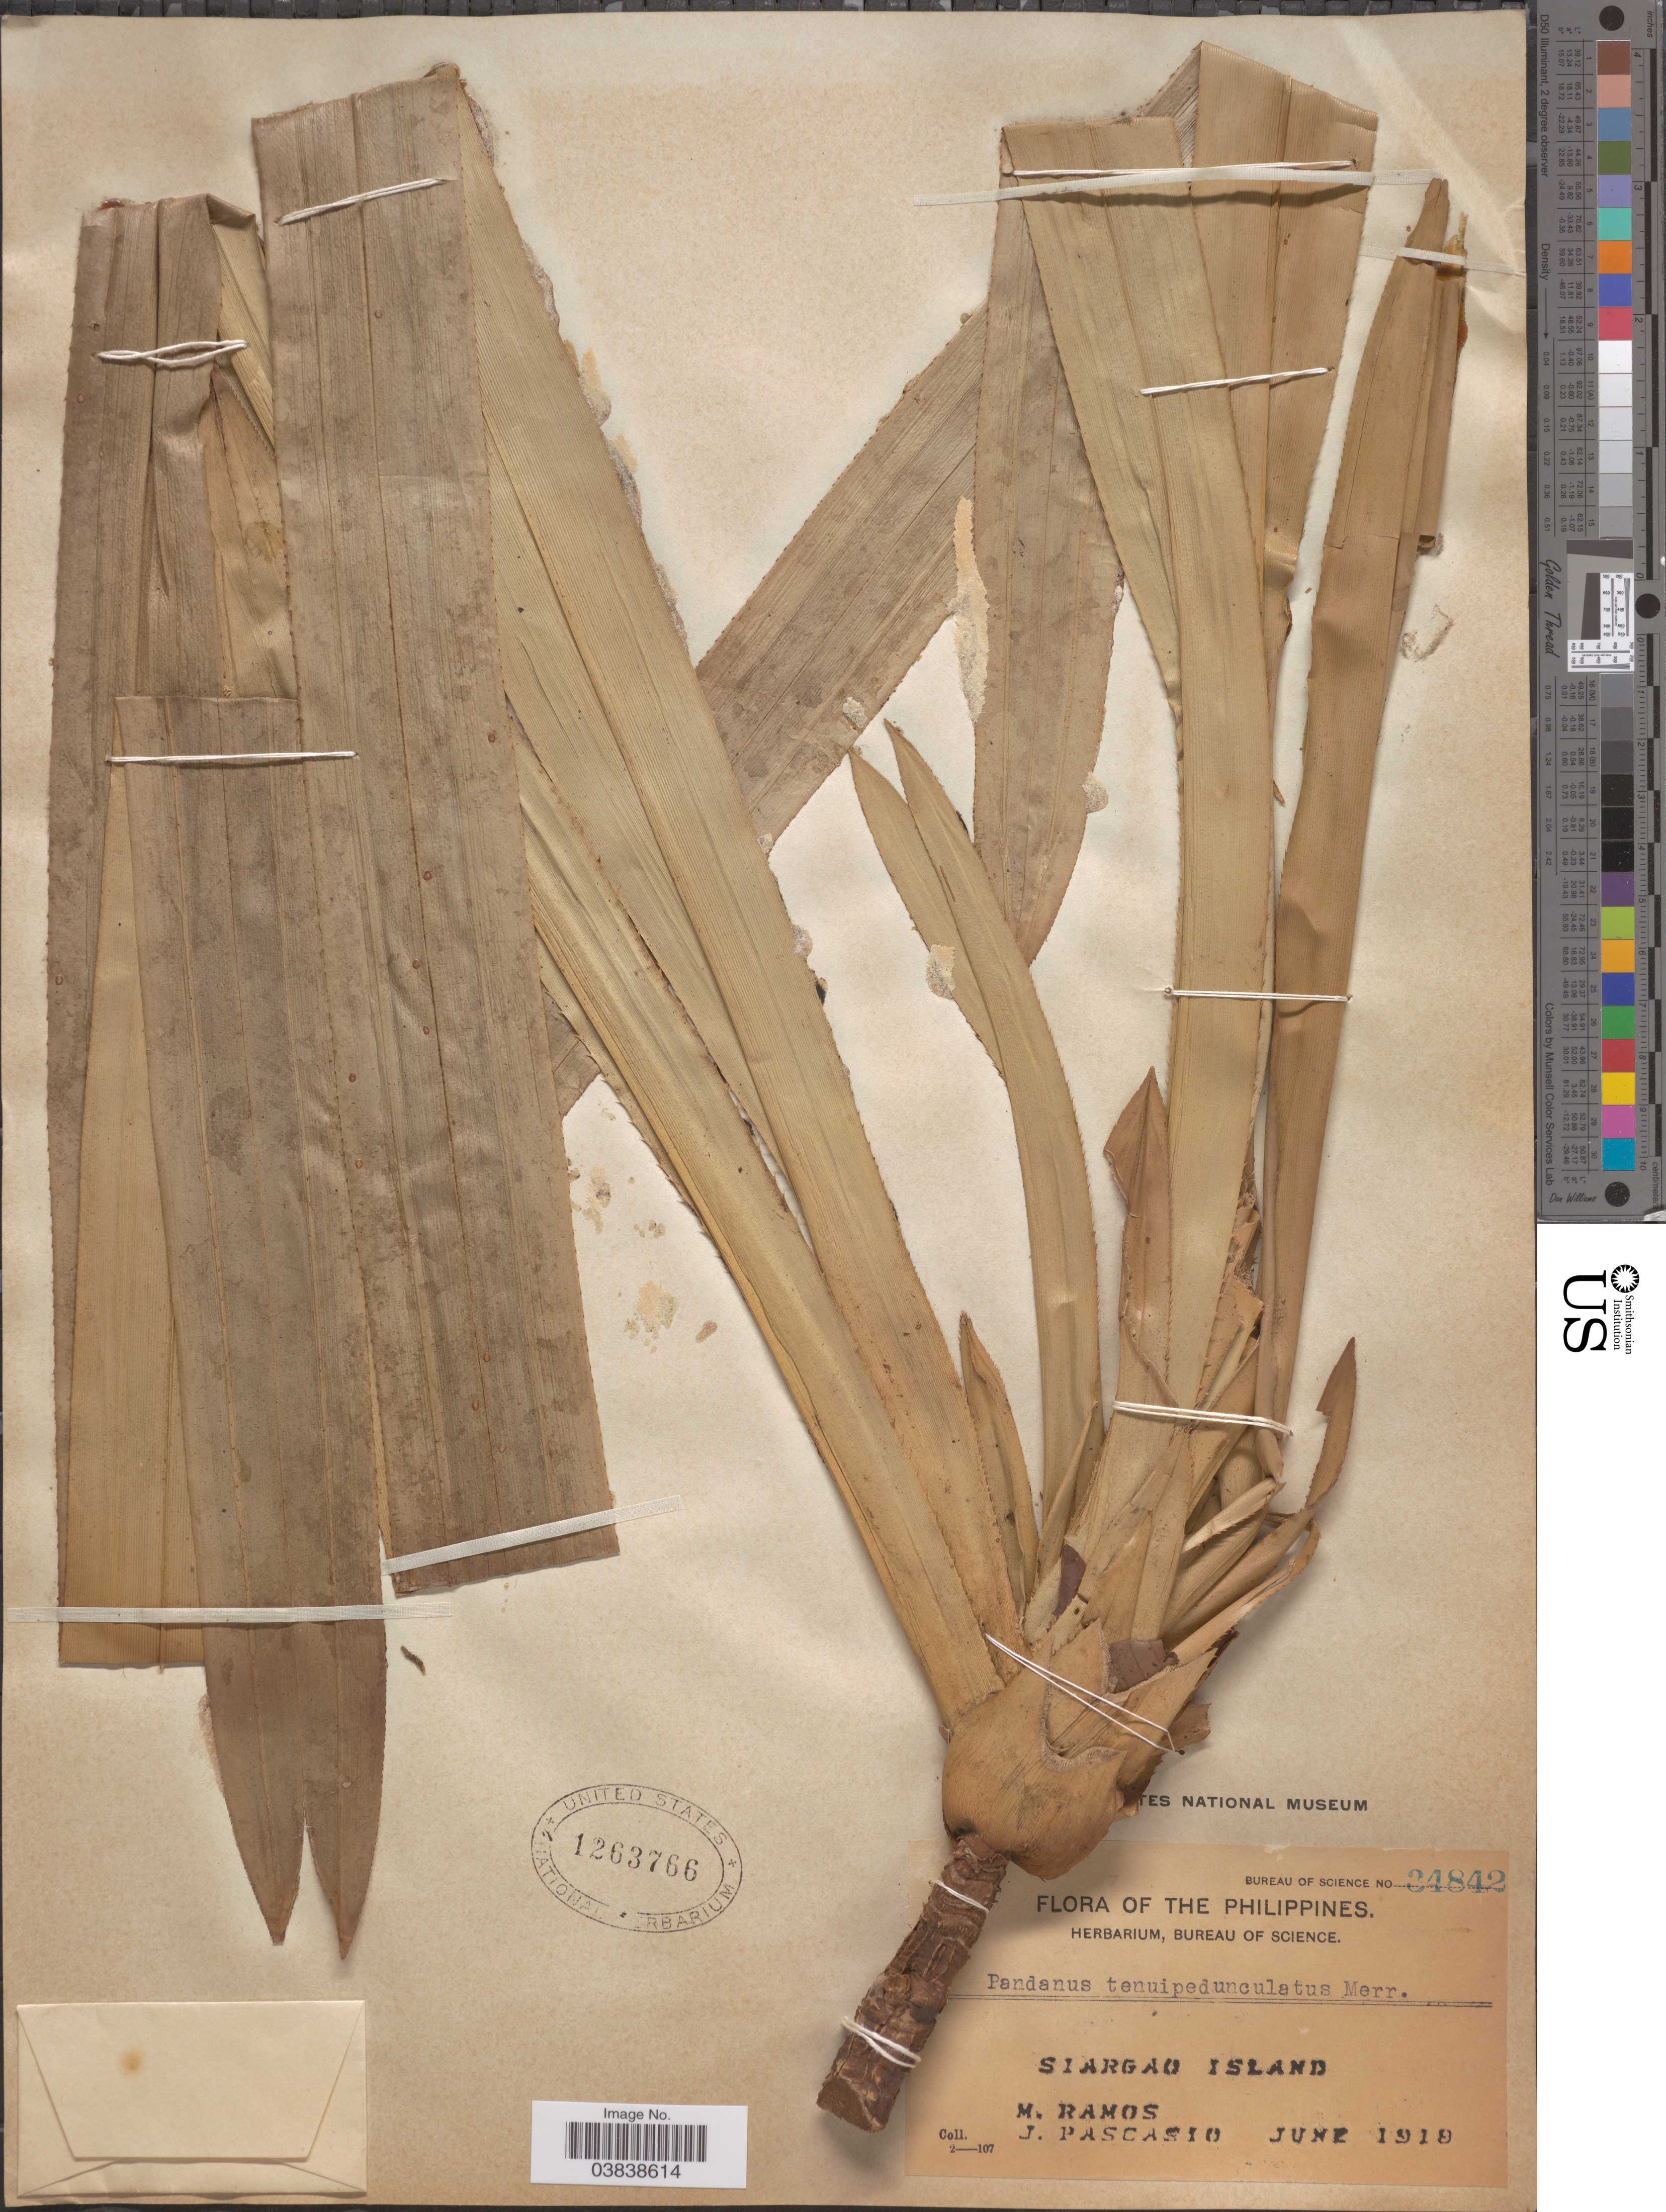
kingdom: Plantae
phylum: Tracheophyta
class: Liliopsida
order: Pandanales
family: Pandanaceae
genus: Pandanus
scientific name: Pandanus tenuipedunculatus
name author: Merr.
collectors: M. Ramos & J. Pascasio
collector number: Bureau of Science 34842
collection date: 1918-06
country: Philippines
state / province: Caraga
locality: Siargao Island.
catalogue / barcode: US 1263766